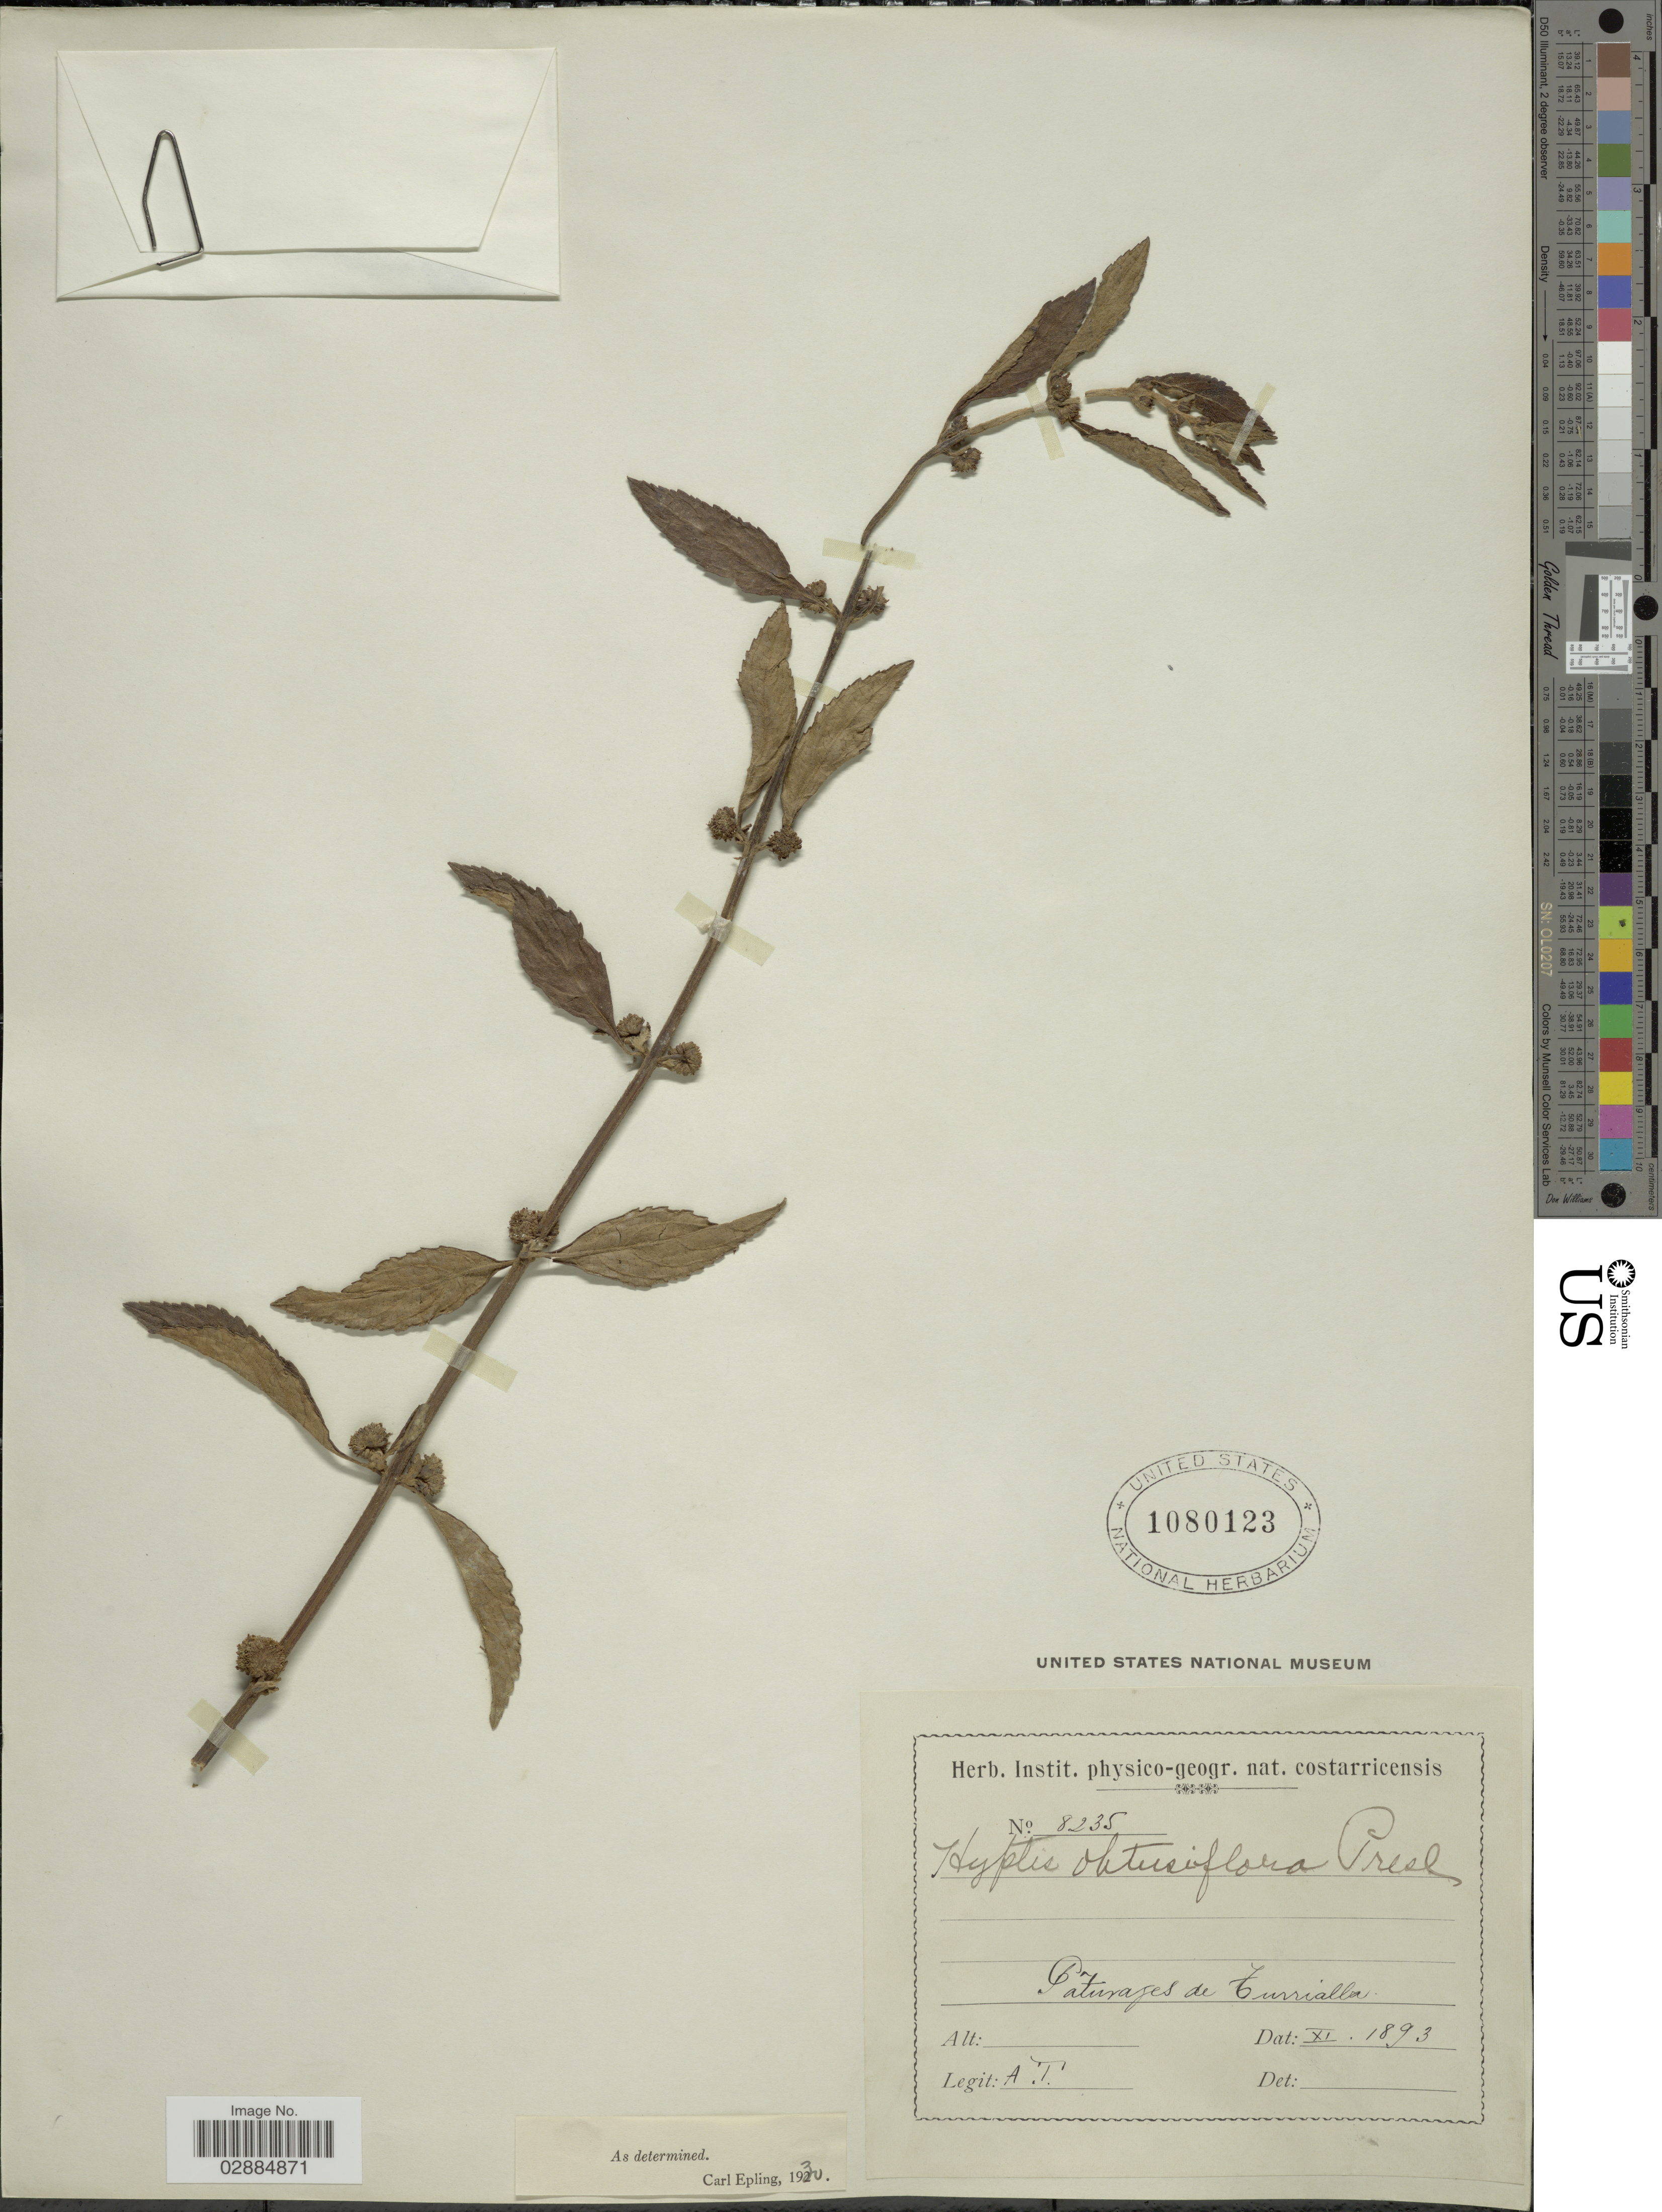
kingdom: Plantae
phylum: Tracheophyta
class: Magnoliopsida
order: Lamiales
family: Lamiaceae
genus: Hyptis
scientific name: Hyptis obtusiflora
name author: C. Presl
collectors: A. T.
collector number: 8235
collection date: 1893-11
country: Costa Rica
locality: Pâturages de Turrialba.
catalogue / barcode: US 1080123